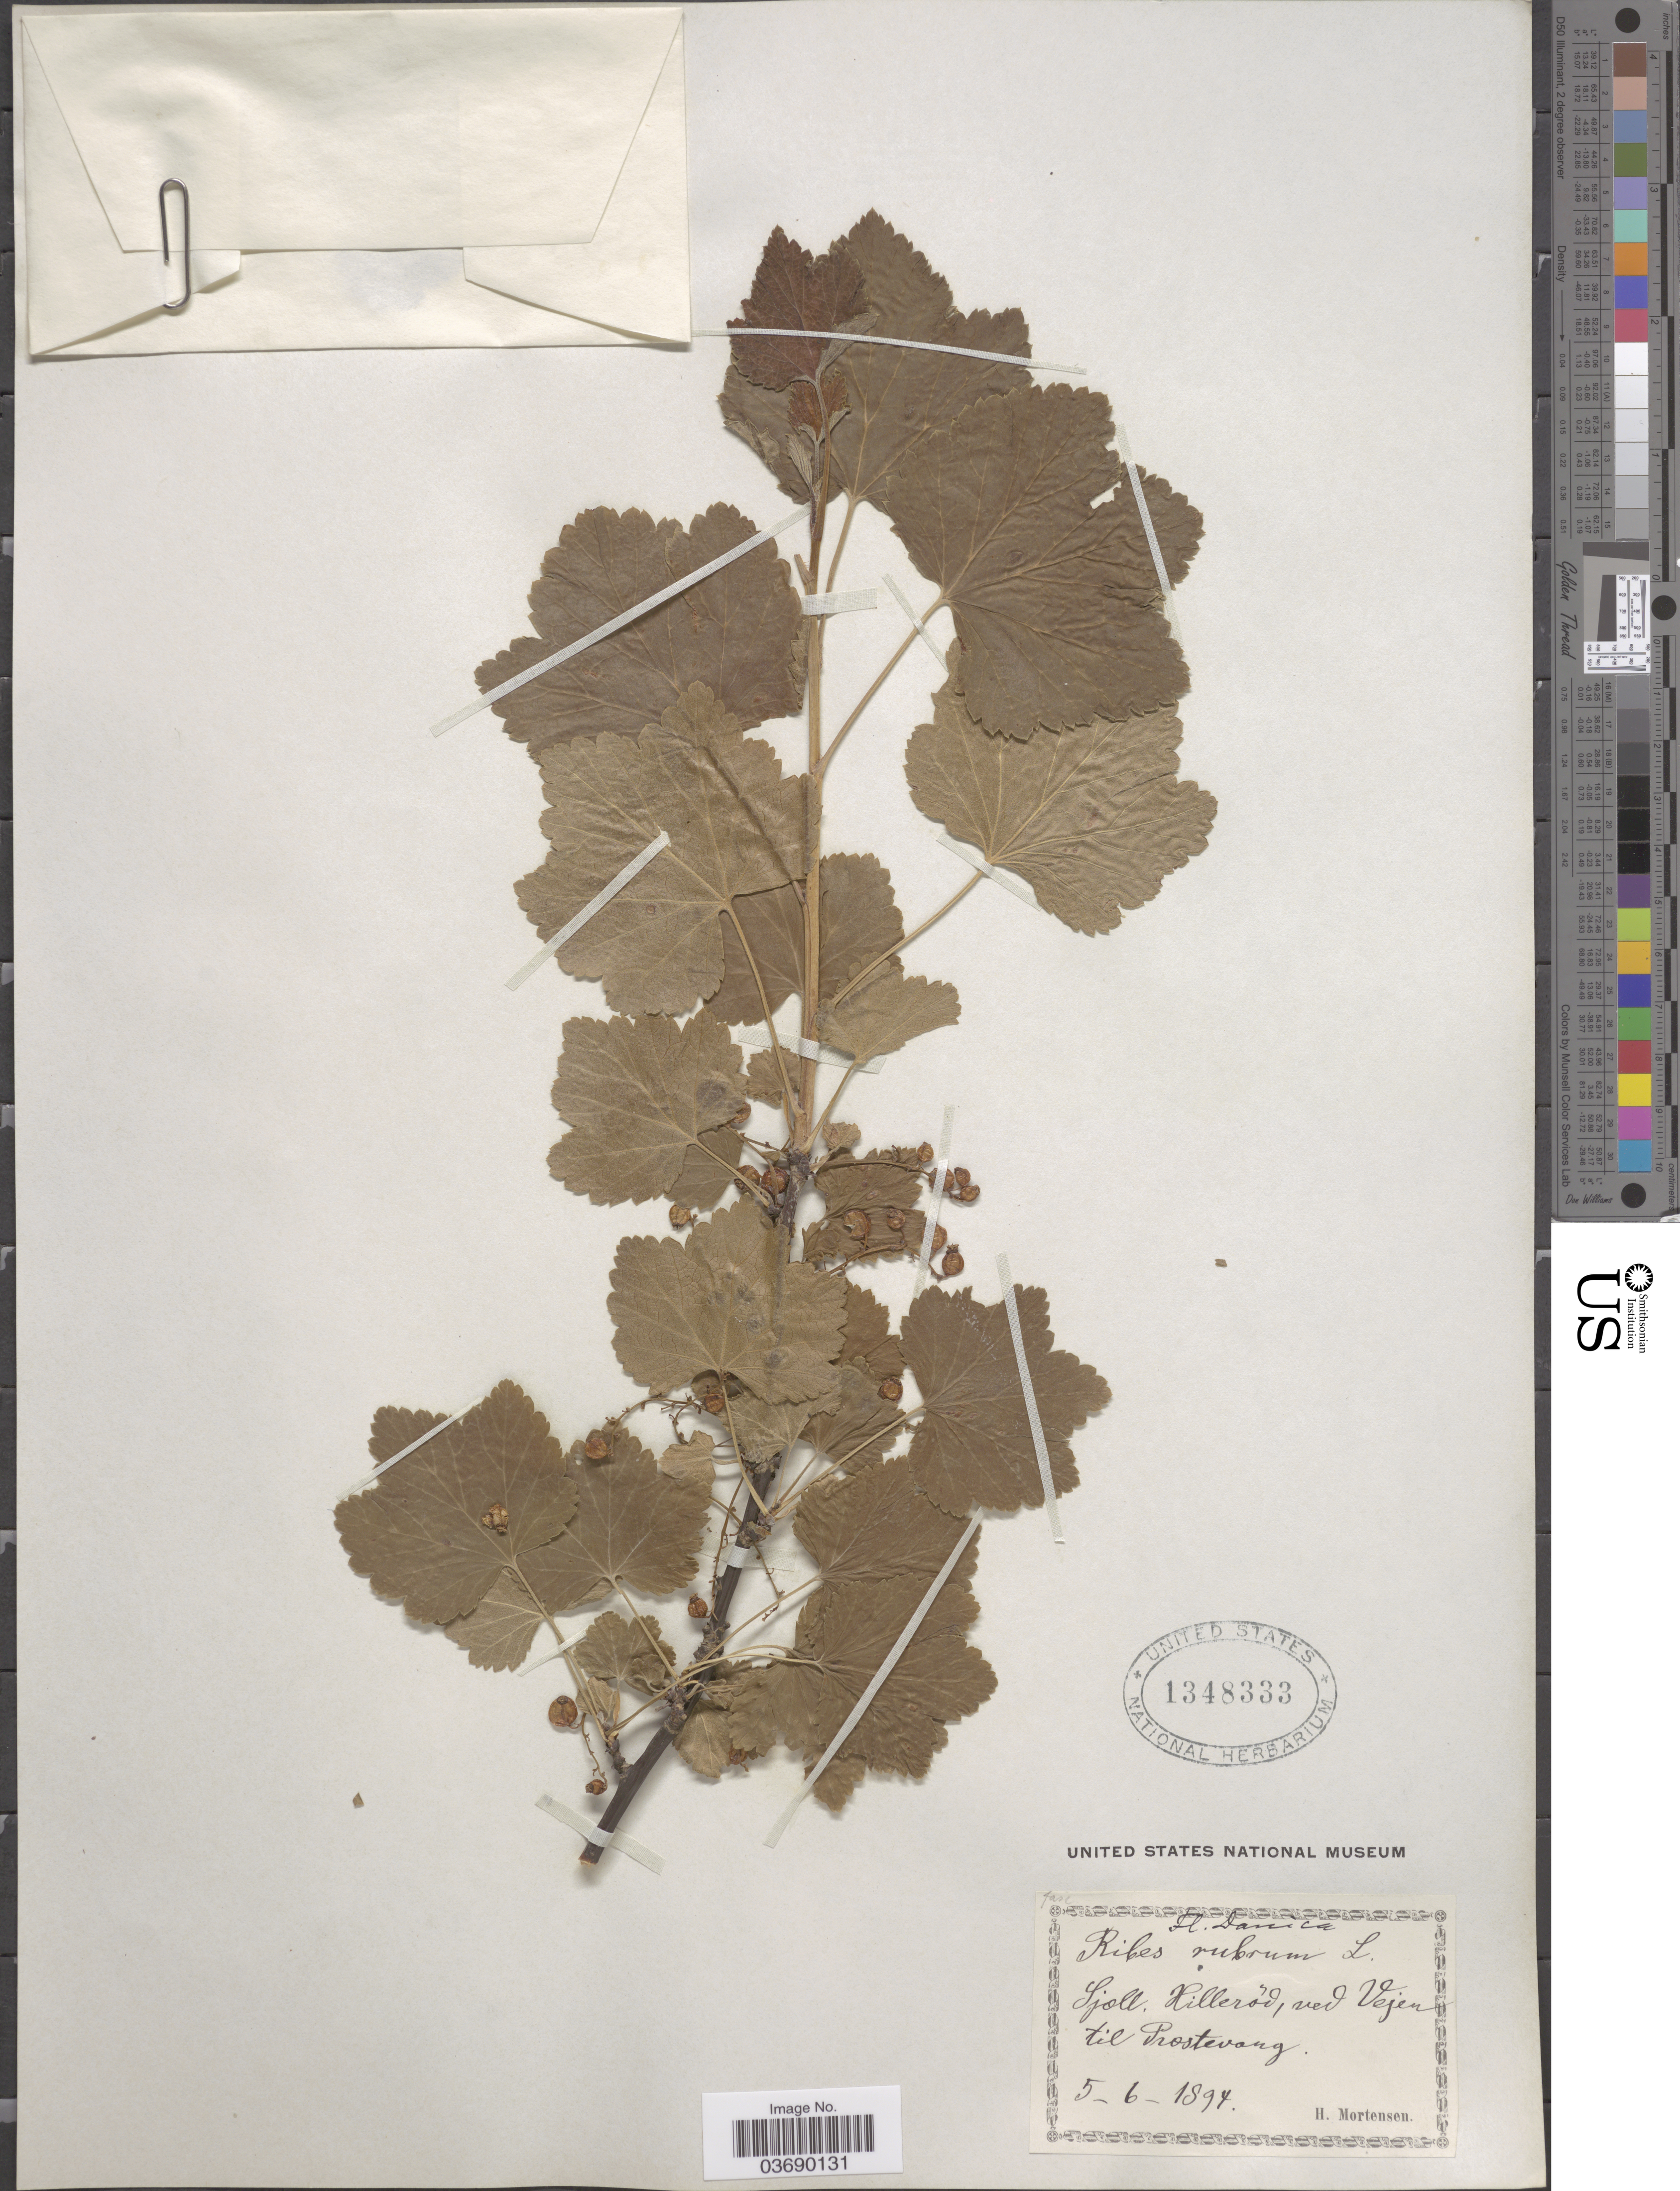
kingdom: Plantae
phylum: Tracheophyta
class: Magnoliopsida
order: Saxifragales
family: Grossulariaceae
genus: Ribes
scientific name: Ribes rubrum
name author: L.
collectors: H. Mortensen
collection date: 1894-06-05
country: Denmark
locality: Sjæll. Hilleröd, ved Vejen til Prostevang.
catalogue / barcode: US 1348333